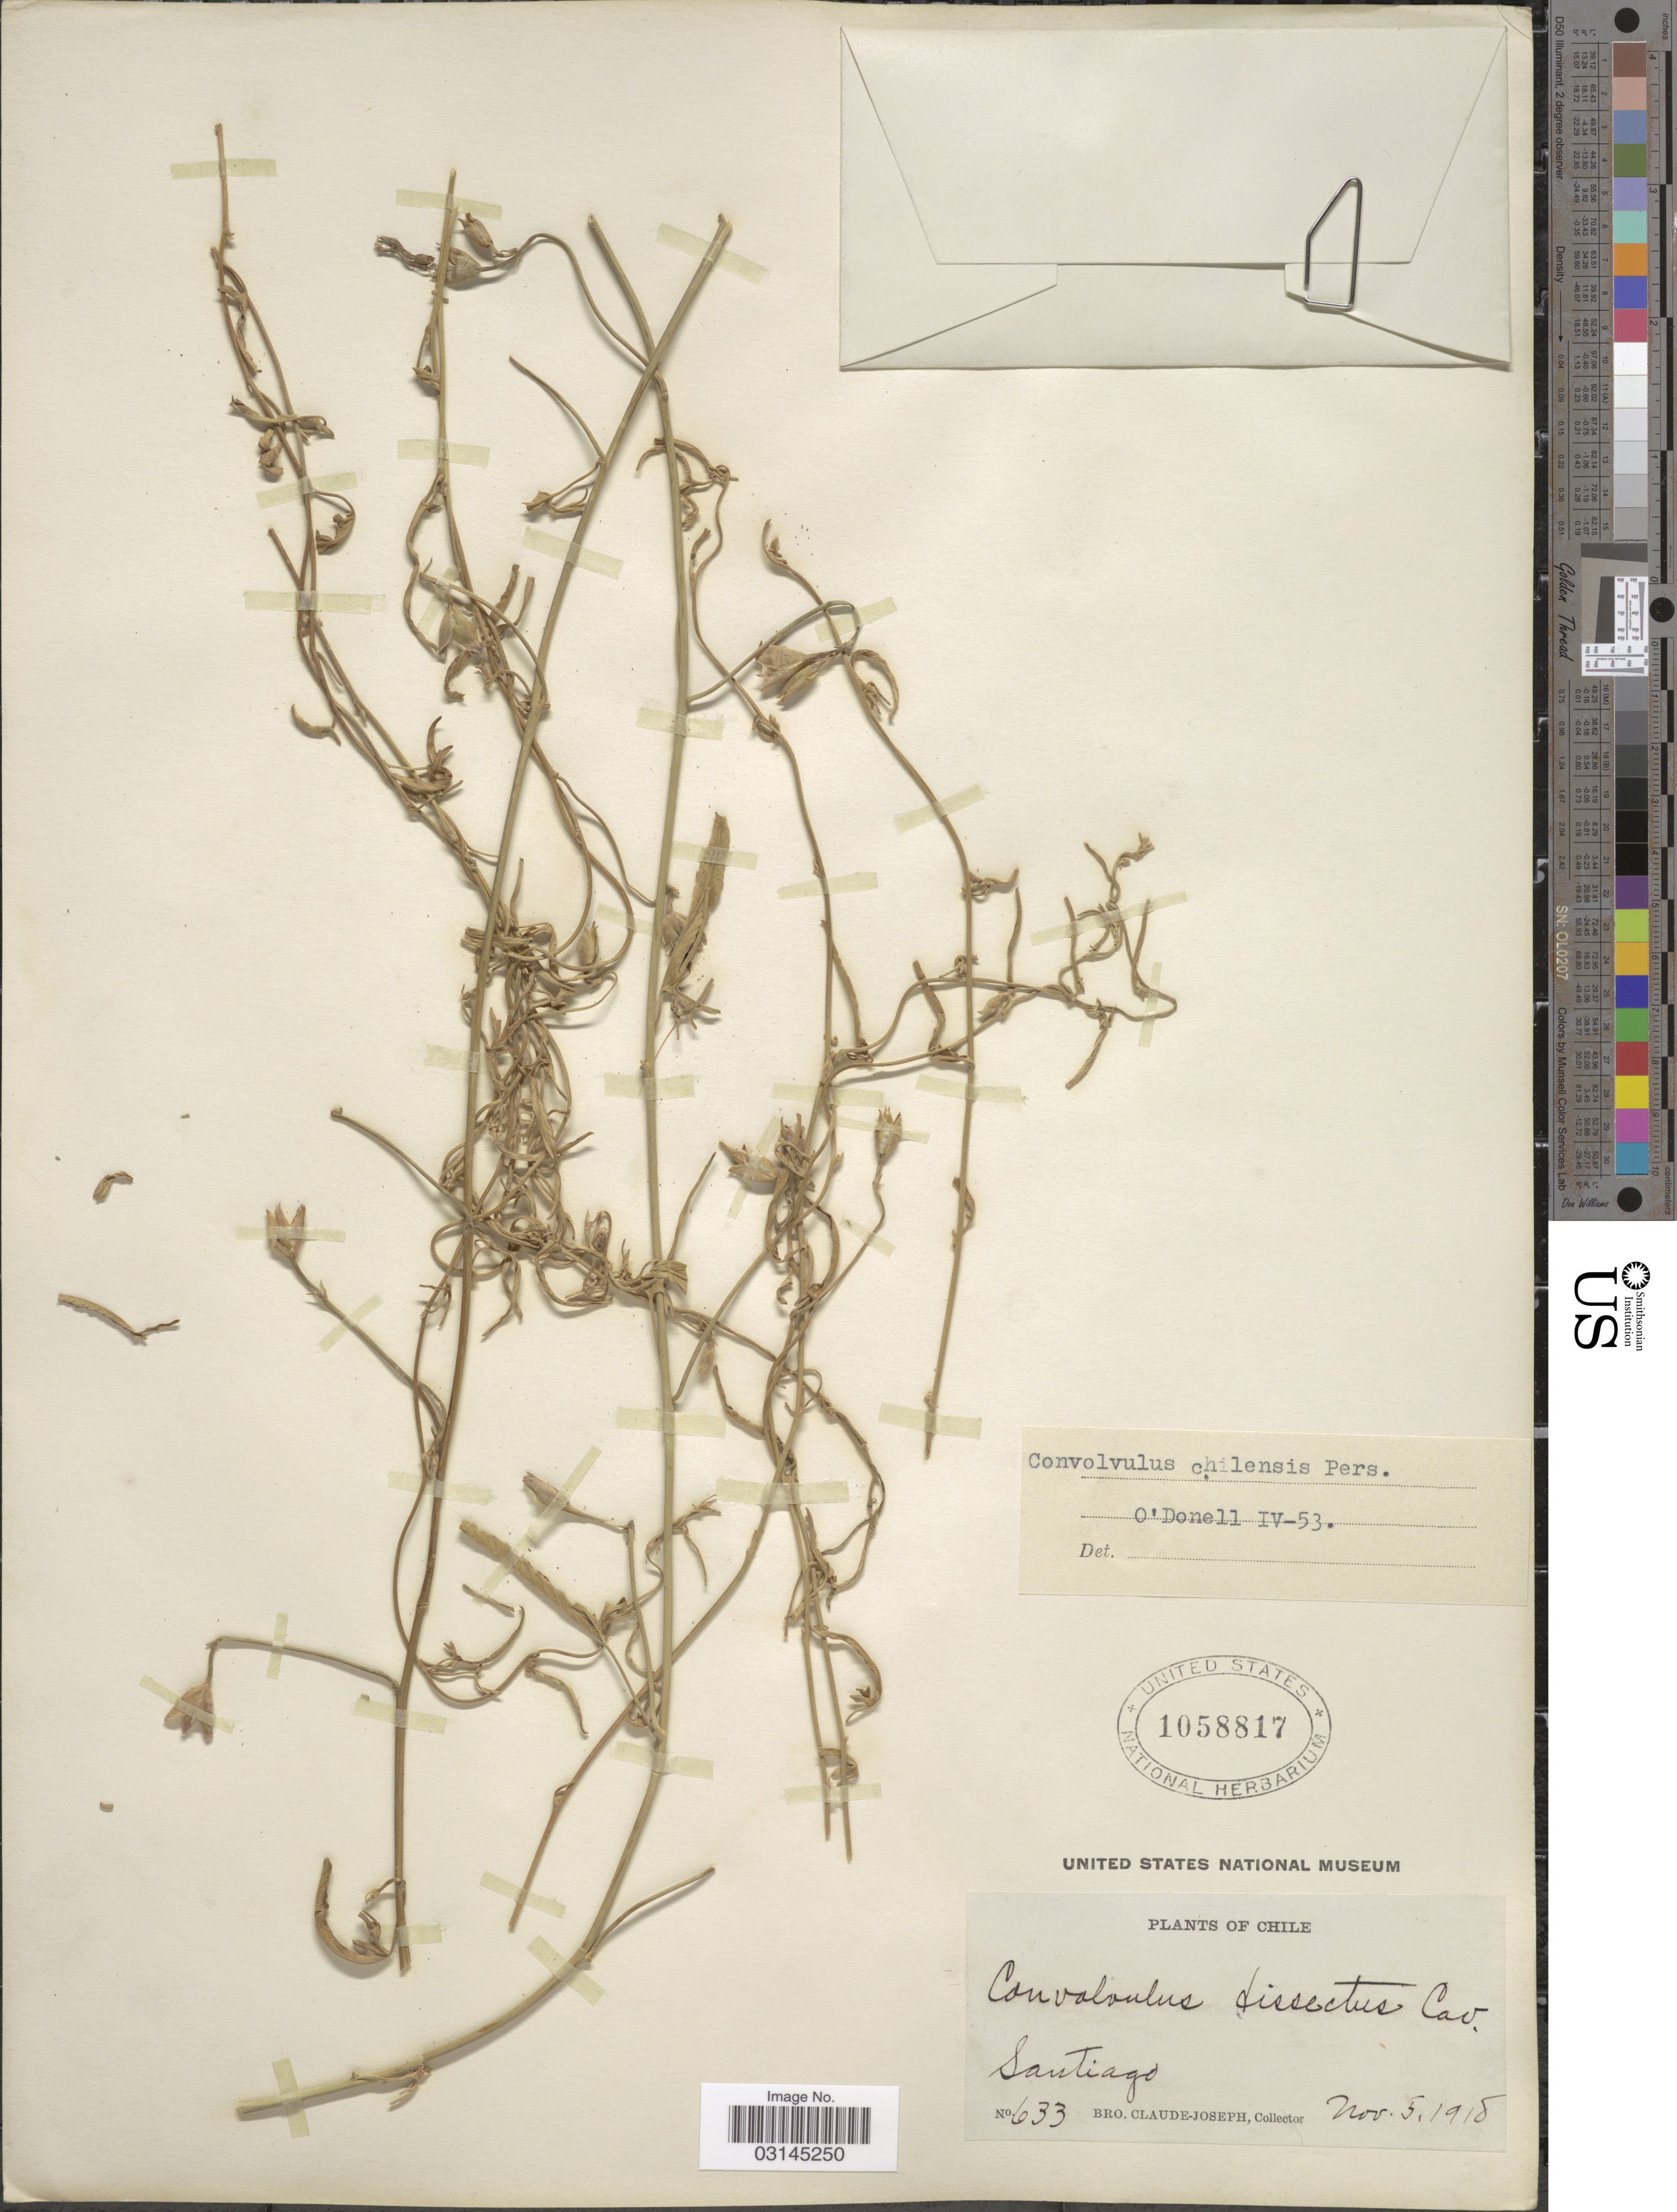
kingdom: Plantae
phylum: Tracheophyta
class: Magnoliopsida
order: Solanales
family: Convolvulaceae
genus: Convolvulus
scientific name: Convolvulus chilensis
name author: Pers.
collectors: Bro. Claude-Joseph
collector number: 633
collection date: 1918-11-05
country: Chile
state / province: Región Metropolitana (RM)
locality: Santiago.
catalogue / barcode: US 1058817